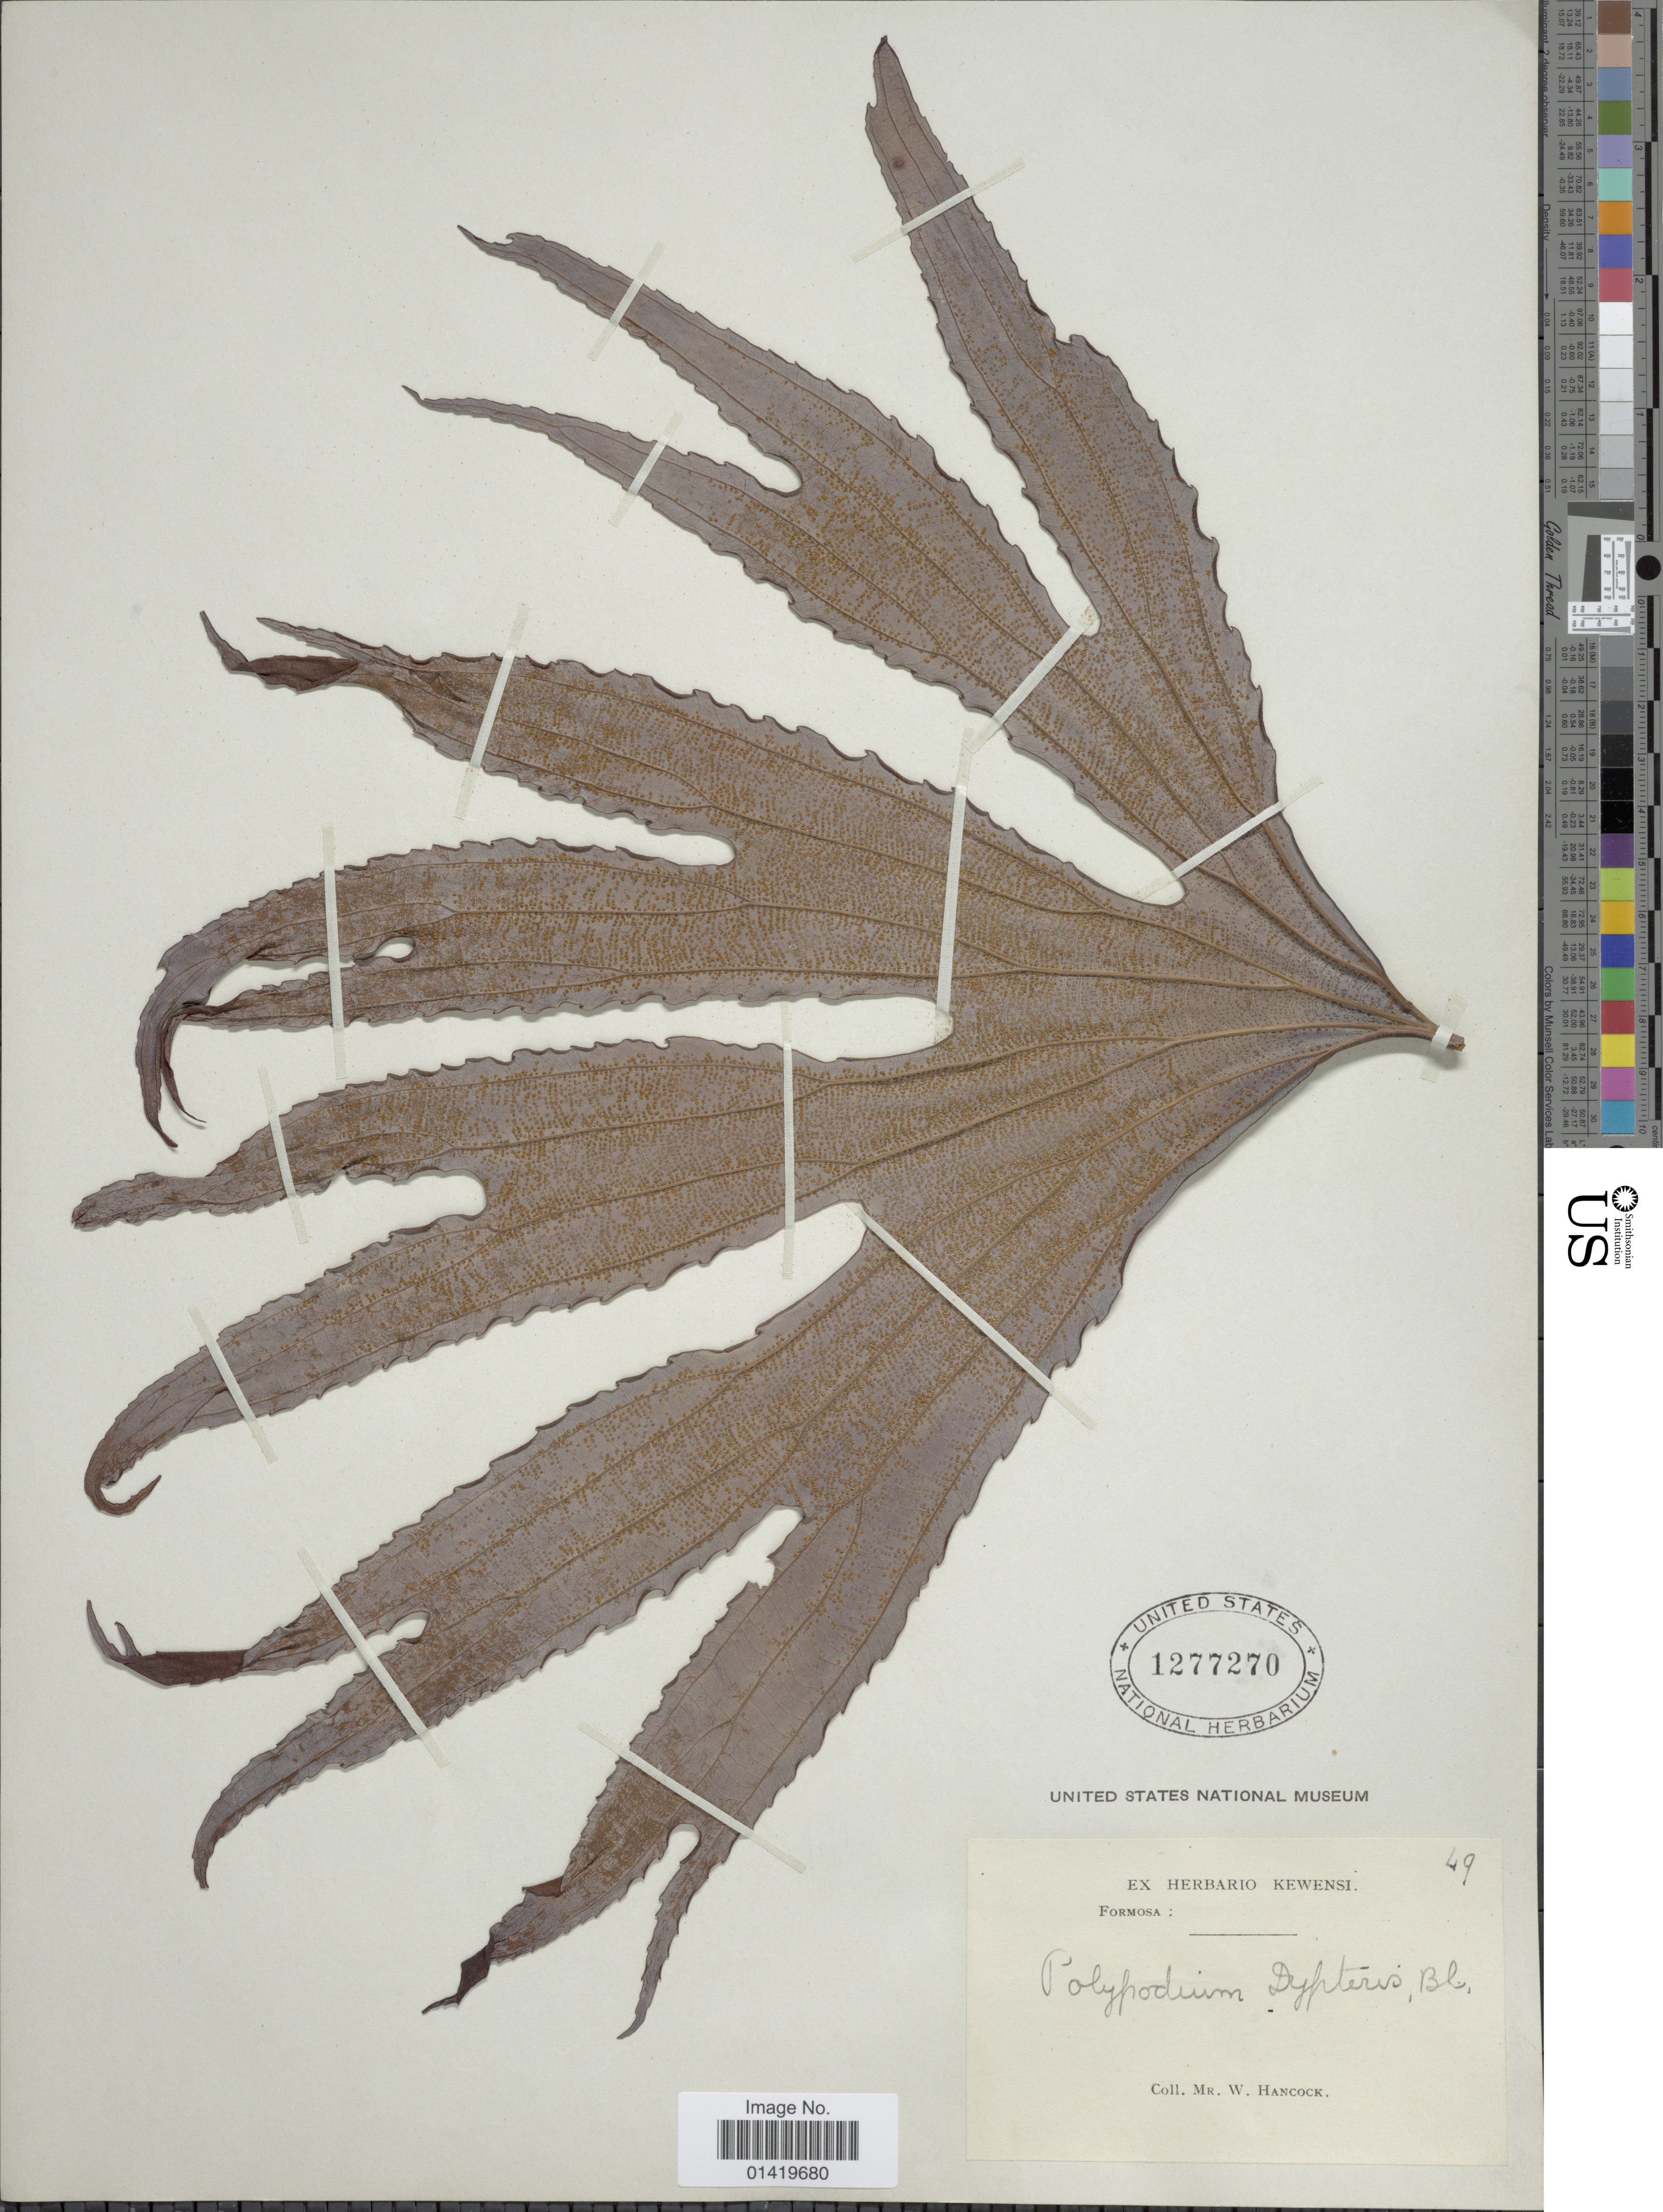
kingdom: Plantae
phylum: Tracheophyta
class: Polypodiopsida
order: Gleicheniales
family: Dipteridaceae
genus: Dipteris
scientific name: Dipteris conjugata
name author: Reinw.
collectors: W. Hancock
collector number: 49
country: Taiwan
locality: Formosa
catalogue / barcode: US 1277270